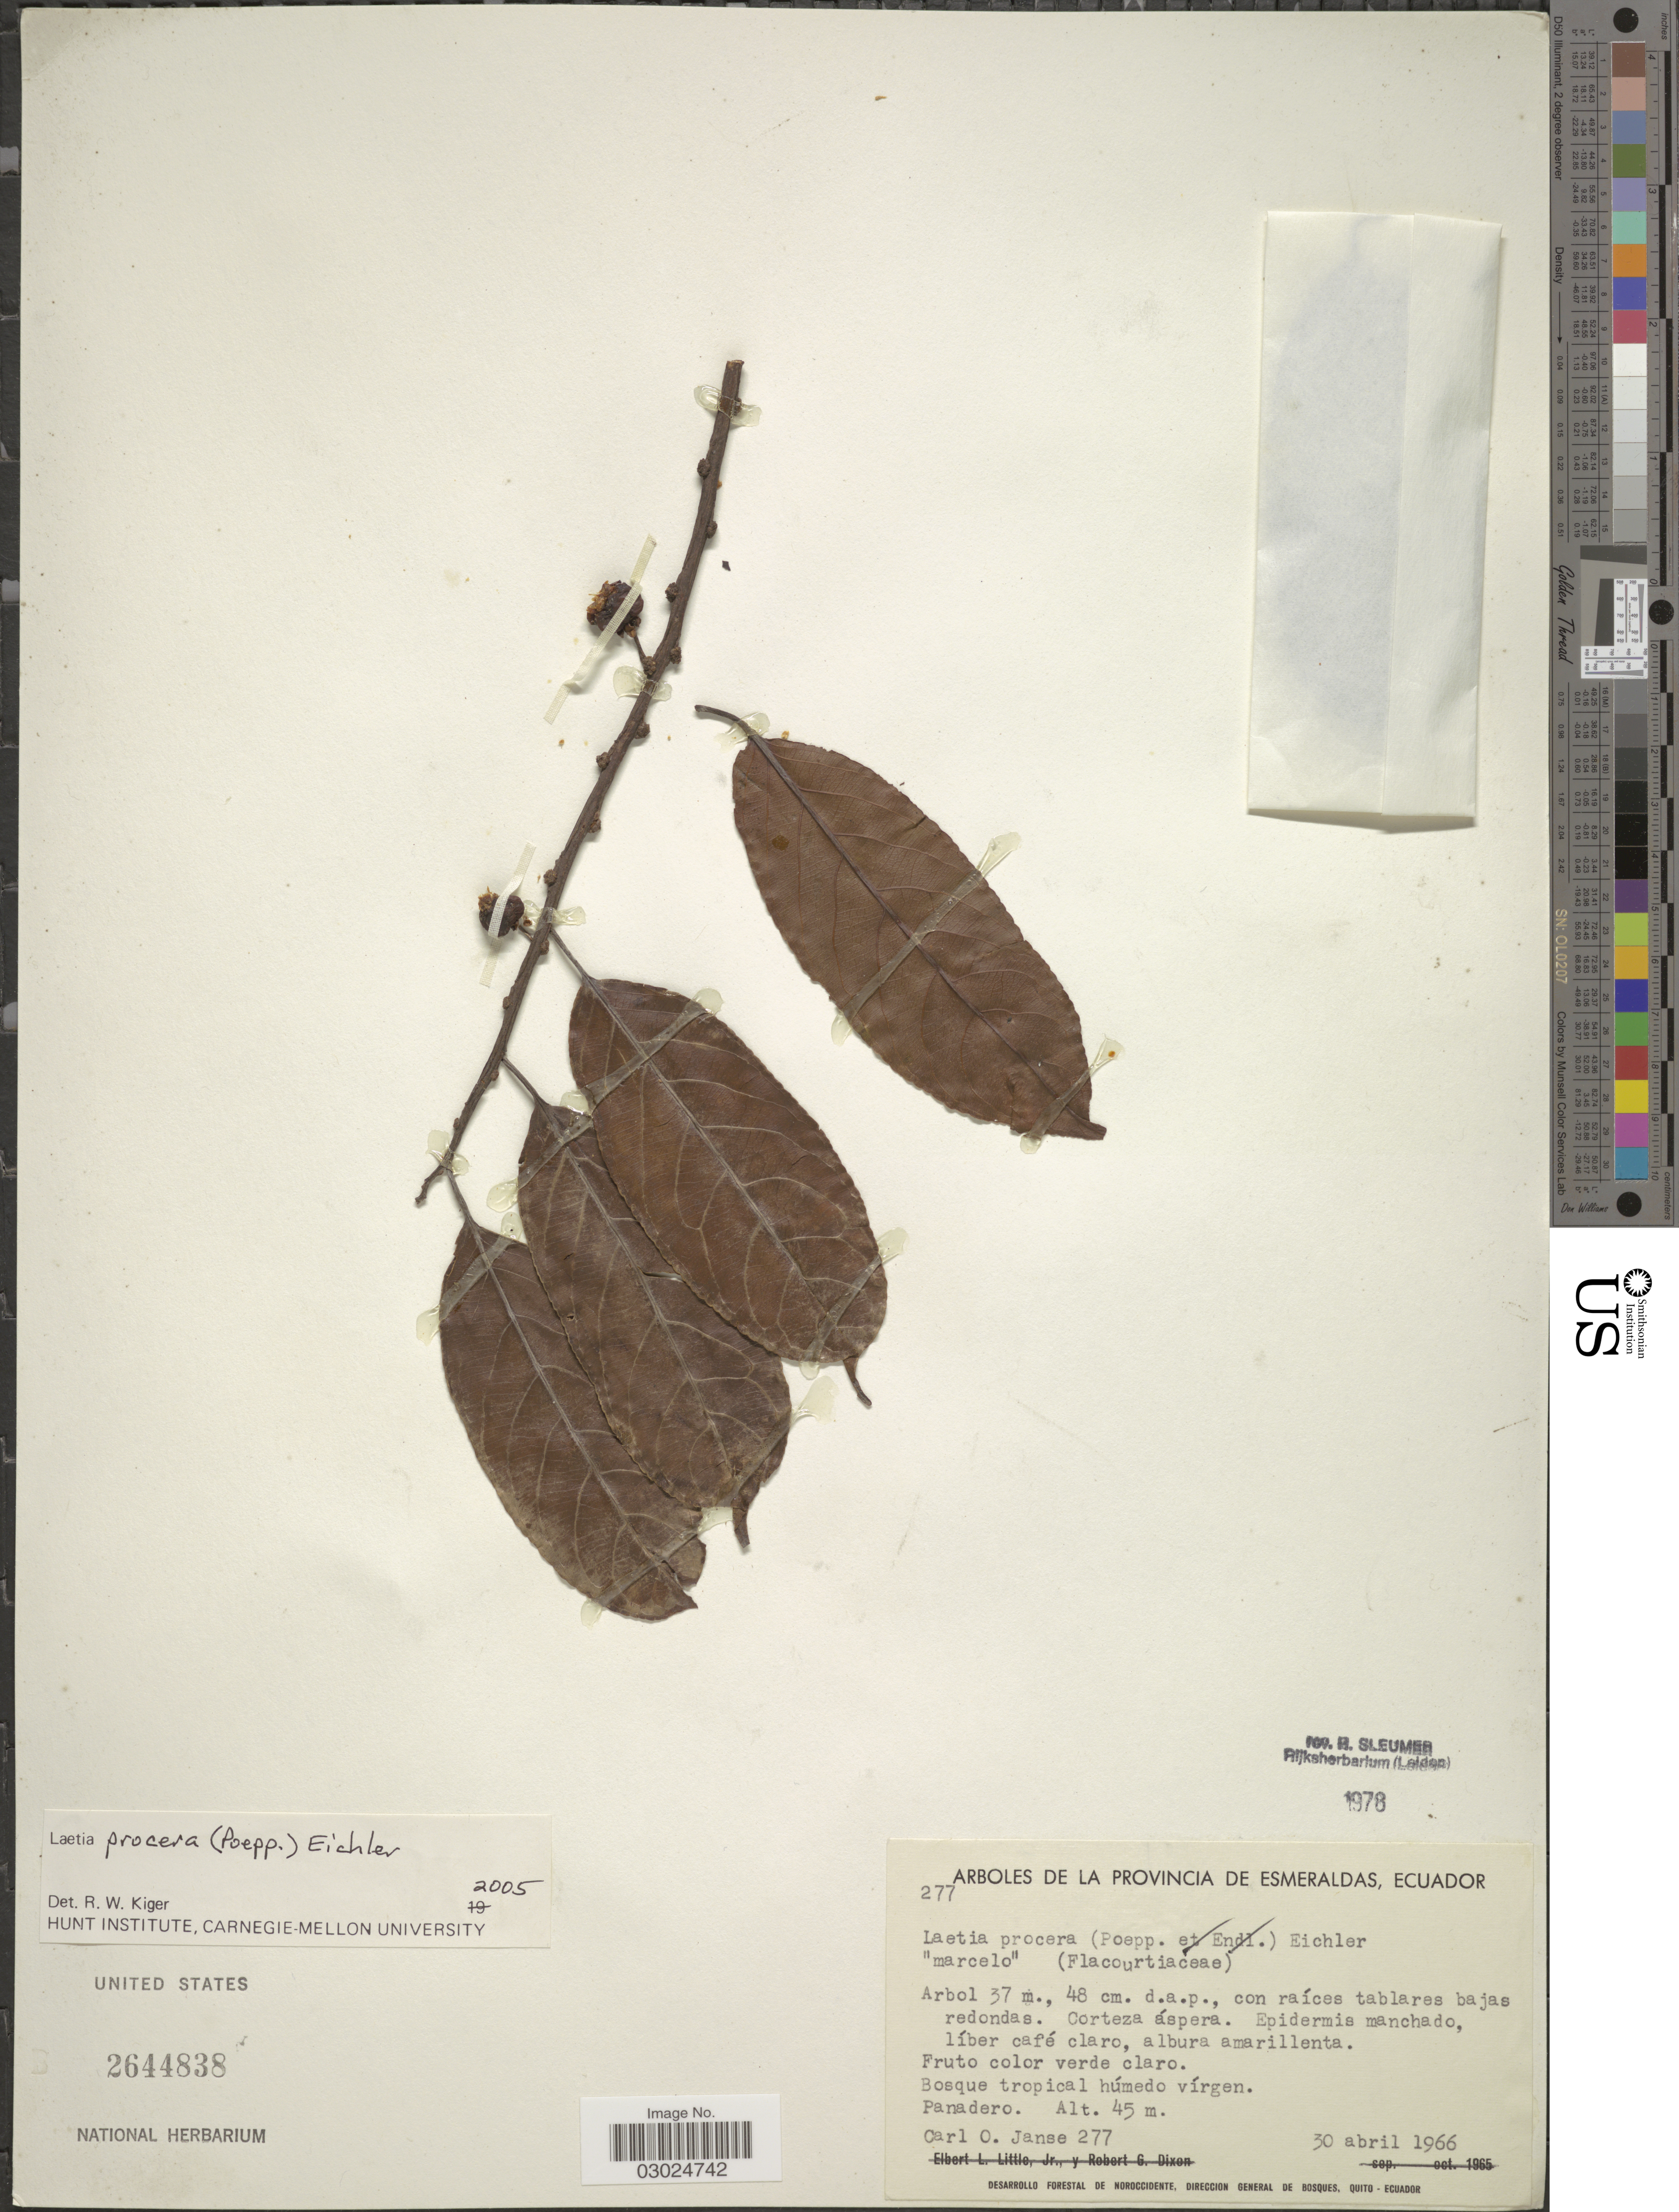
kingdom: Plantae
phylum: Tracheophyta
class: Magnoliopsida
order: Malpighiales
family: Salicaceae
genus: Laetia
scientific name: Laetia procera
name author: (Poepp.) Eichler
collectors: C. Janse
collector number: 277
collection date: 1966-04-30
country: Ecuador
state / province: Esmeraldas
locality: Arboles de la Provincia de Esmeraldas. Panadero.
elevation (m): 45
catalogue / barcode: US 2644838